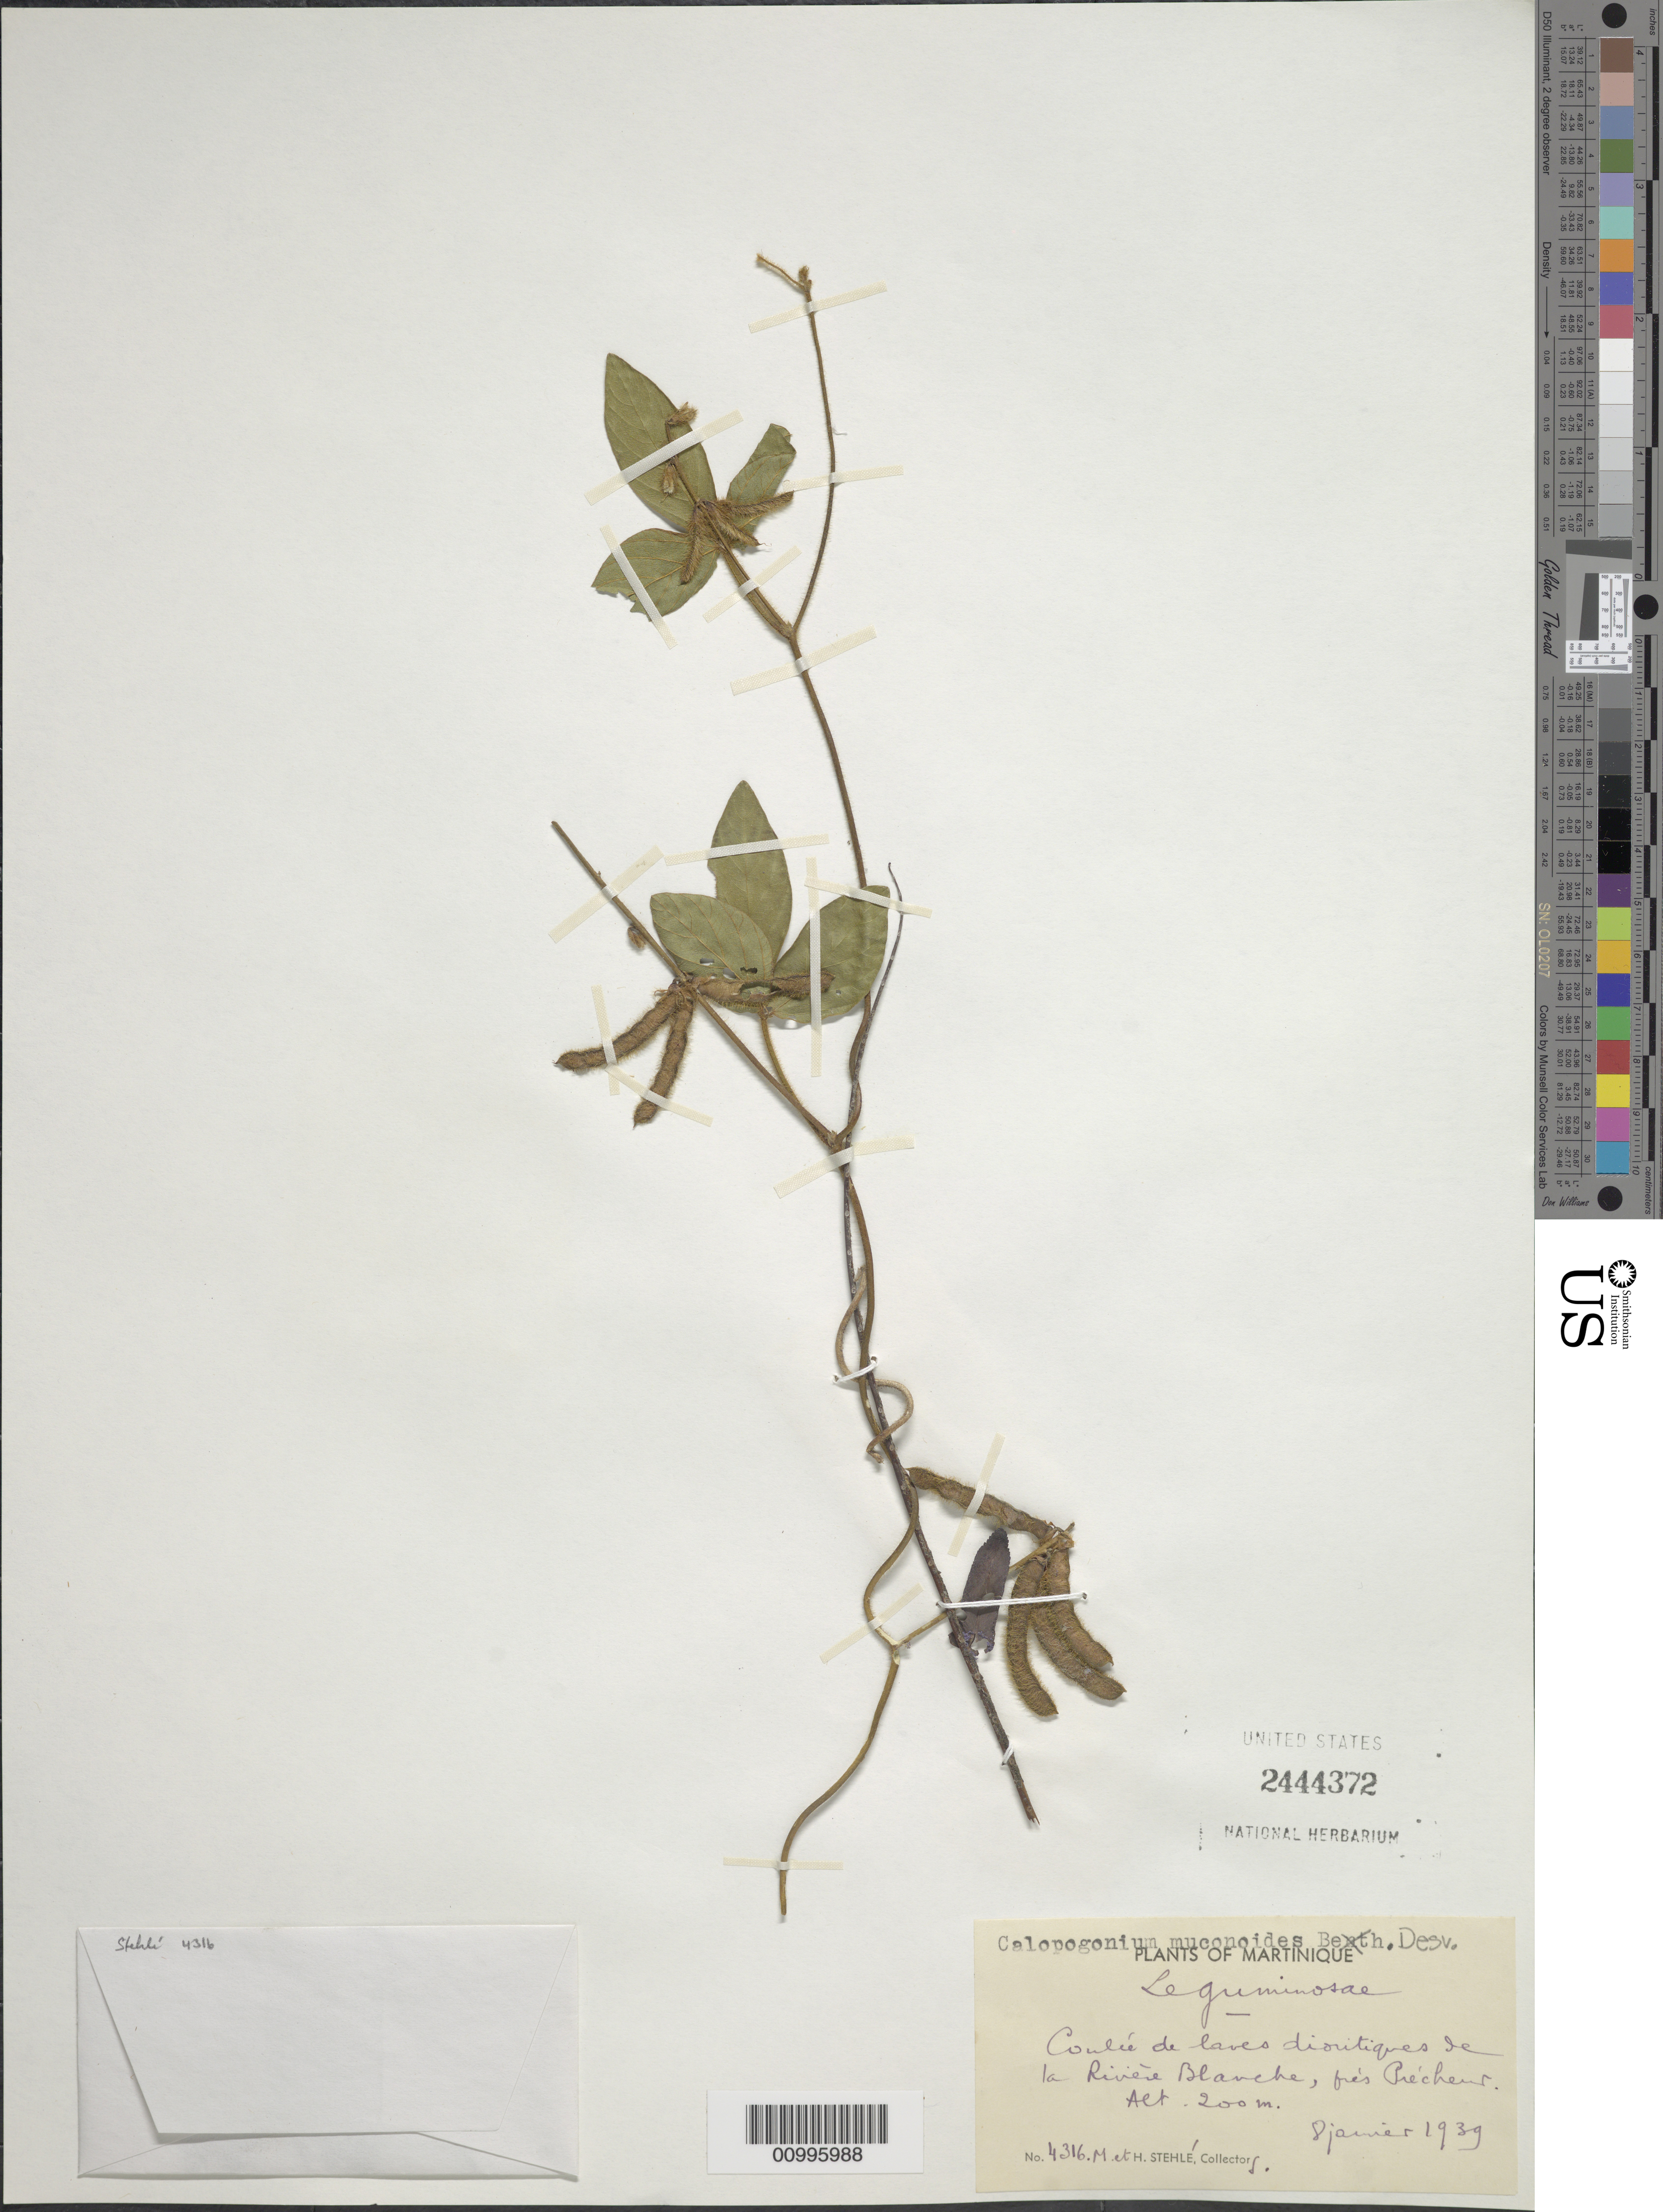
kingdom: Plantae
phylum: Tracheophyta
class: Magnoliopsida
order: Fabales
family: Fabaceae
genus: Calopogonium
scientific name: Calopogonium mucunoides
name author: Desv.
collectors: H. Stehlé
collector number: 4316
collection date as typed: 08 Jan 1939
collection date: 1939-01-08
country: Martinique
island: Martinique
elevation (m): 200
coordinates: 0 N, 0 E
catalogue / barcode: US 2444372